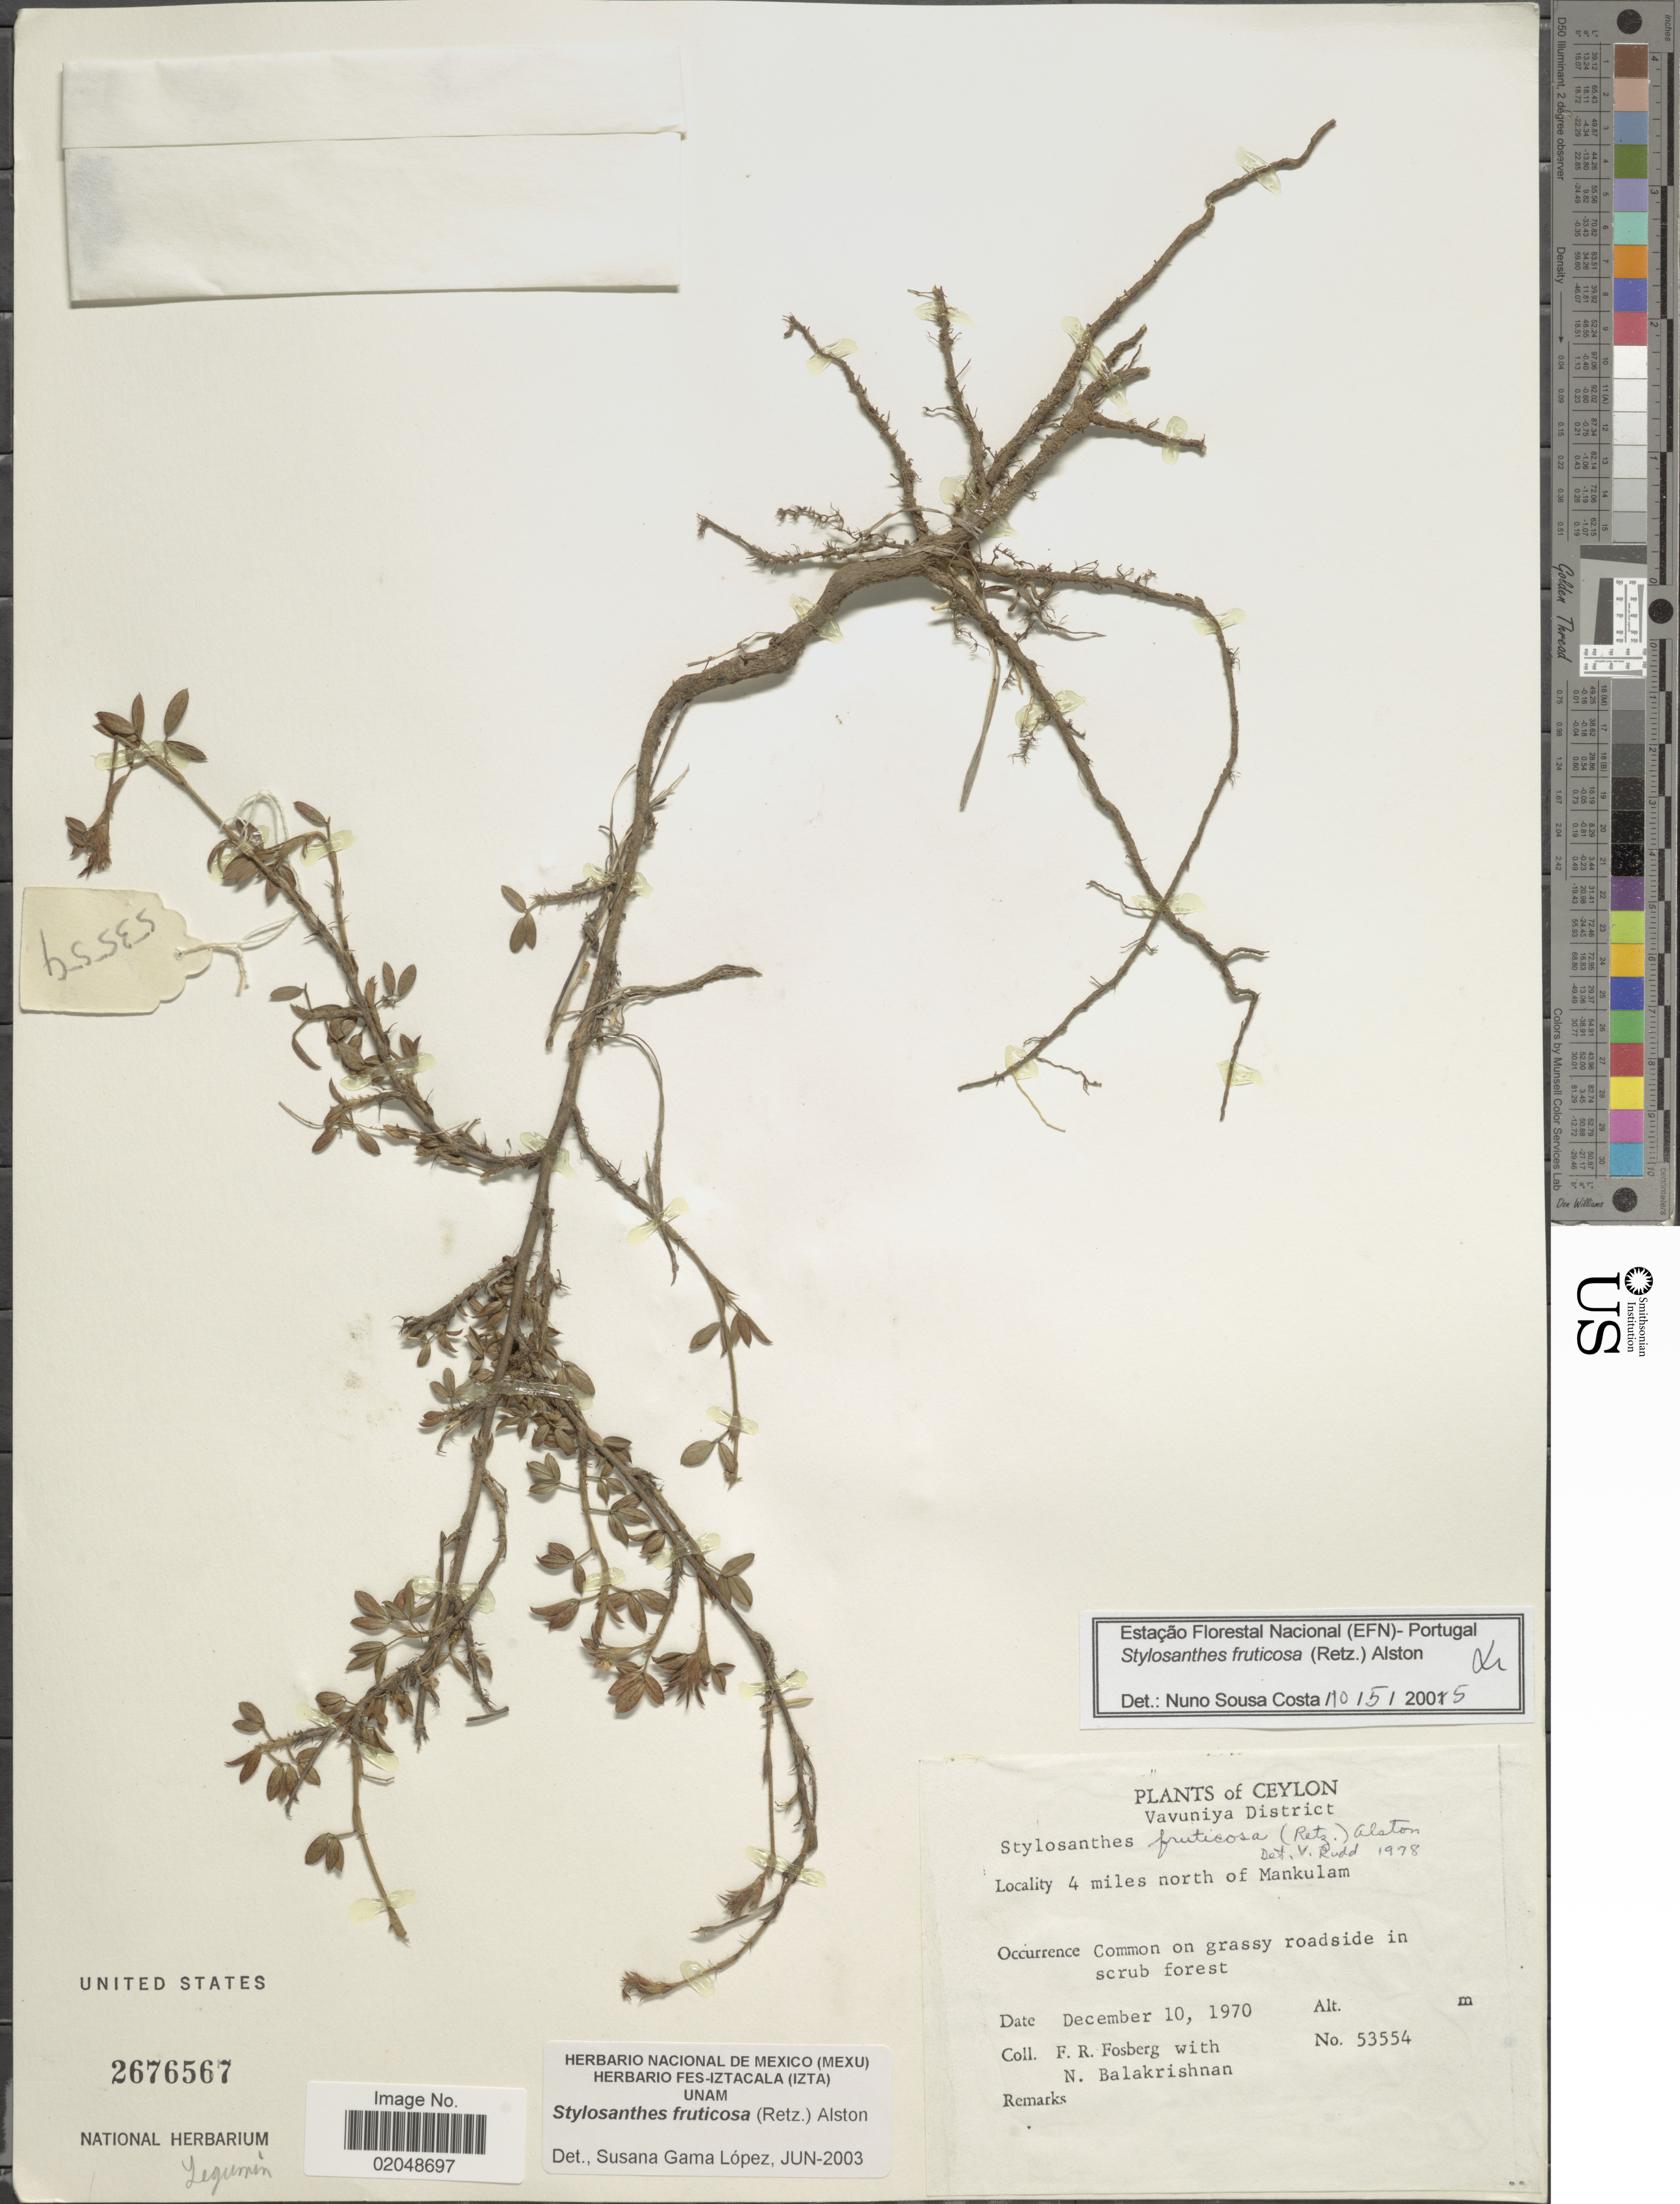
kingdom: Plantae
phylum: Tracheophyta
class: Magnoliopsida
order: Fabales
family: Fabaceae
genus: Stylosanthes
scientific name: Stylosanthes fruticosa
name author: (Retz.) Alston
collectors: F. R. Fosberg & N. Balakrishnan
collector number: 53554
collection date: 1970-12-10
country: Sri Lanka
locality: Ceylon, Vavunita District, 4 miles north of Mankulam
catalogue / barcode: US 2676567